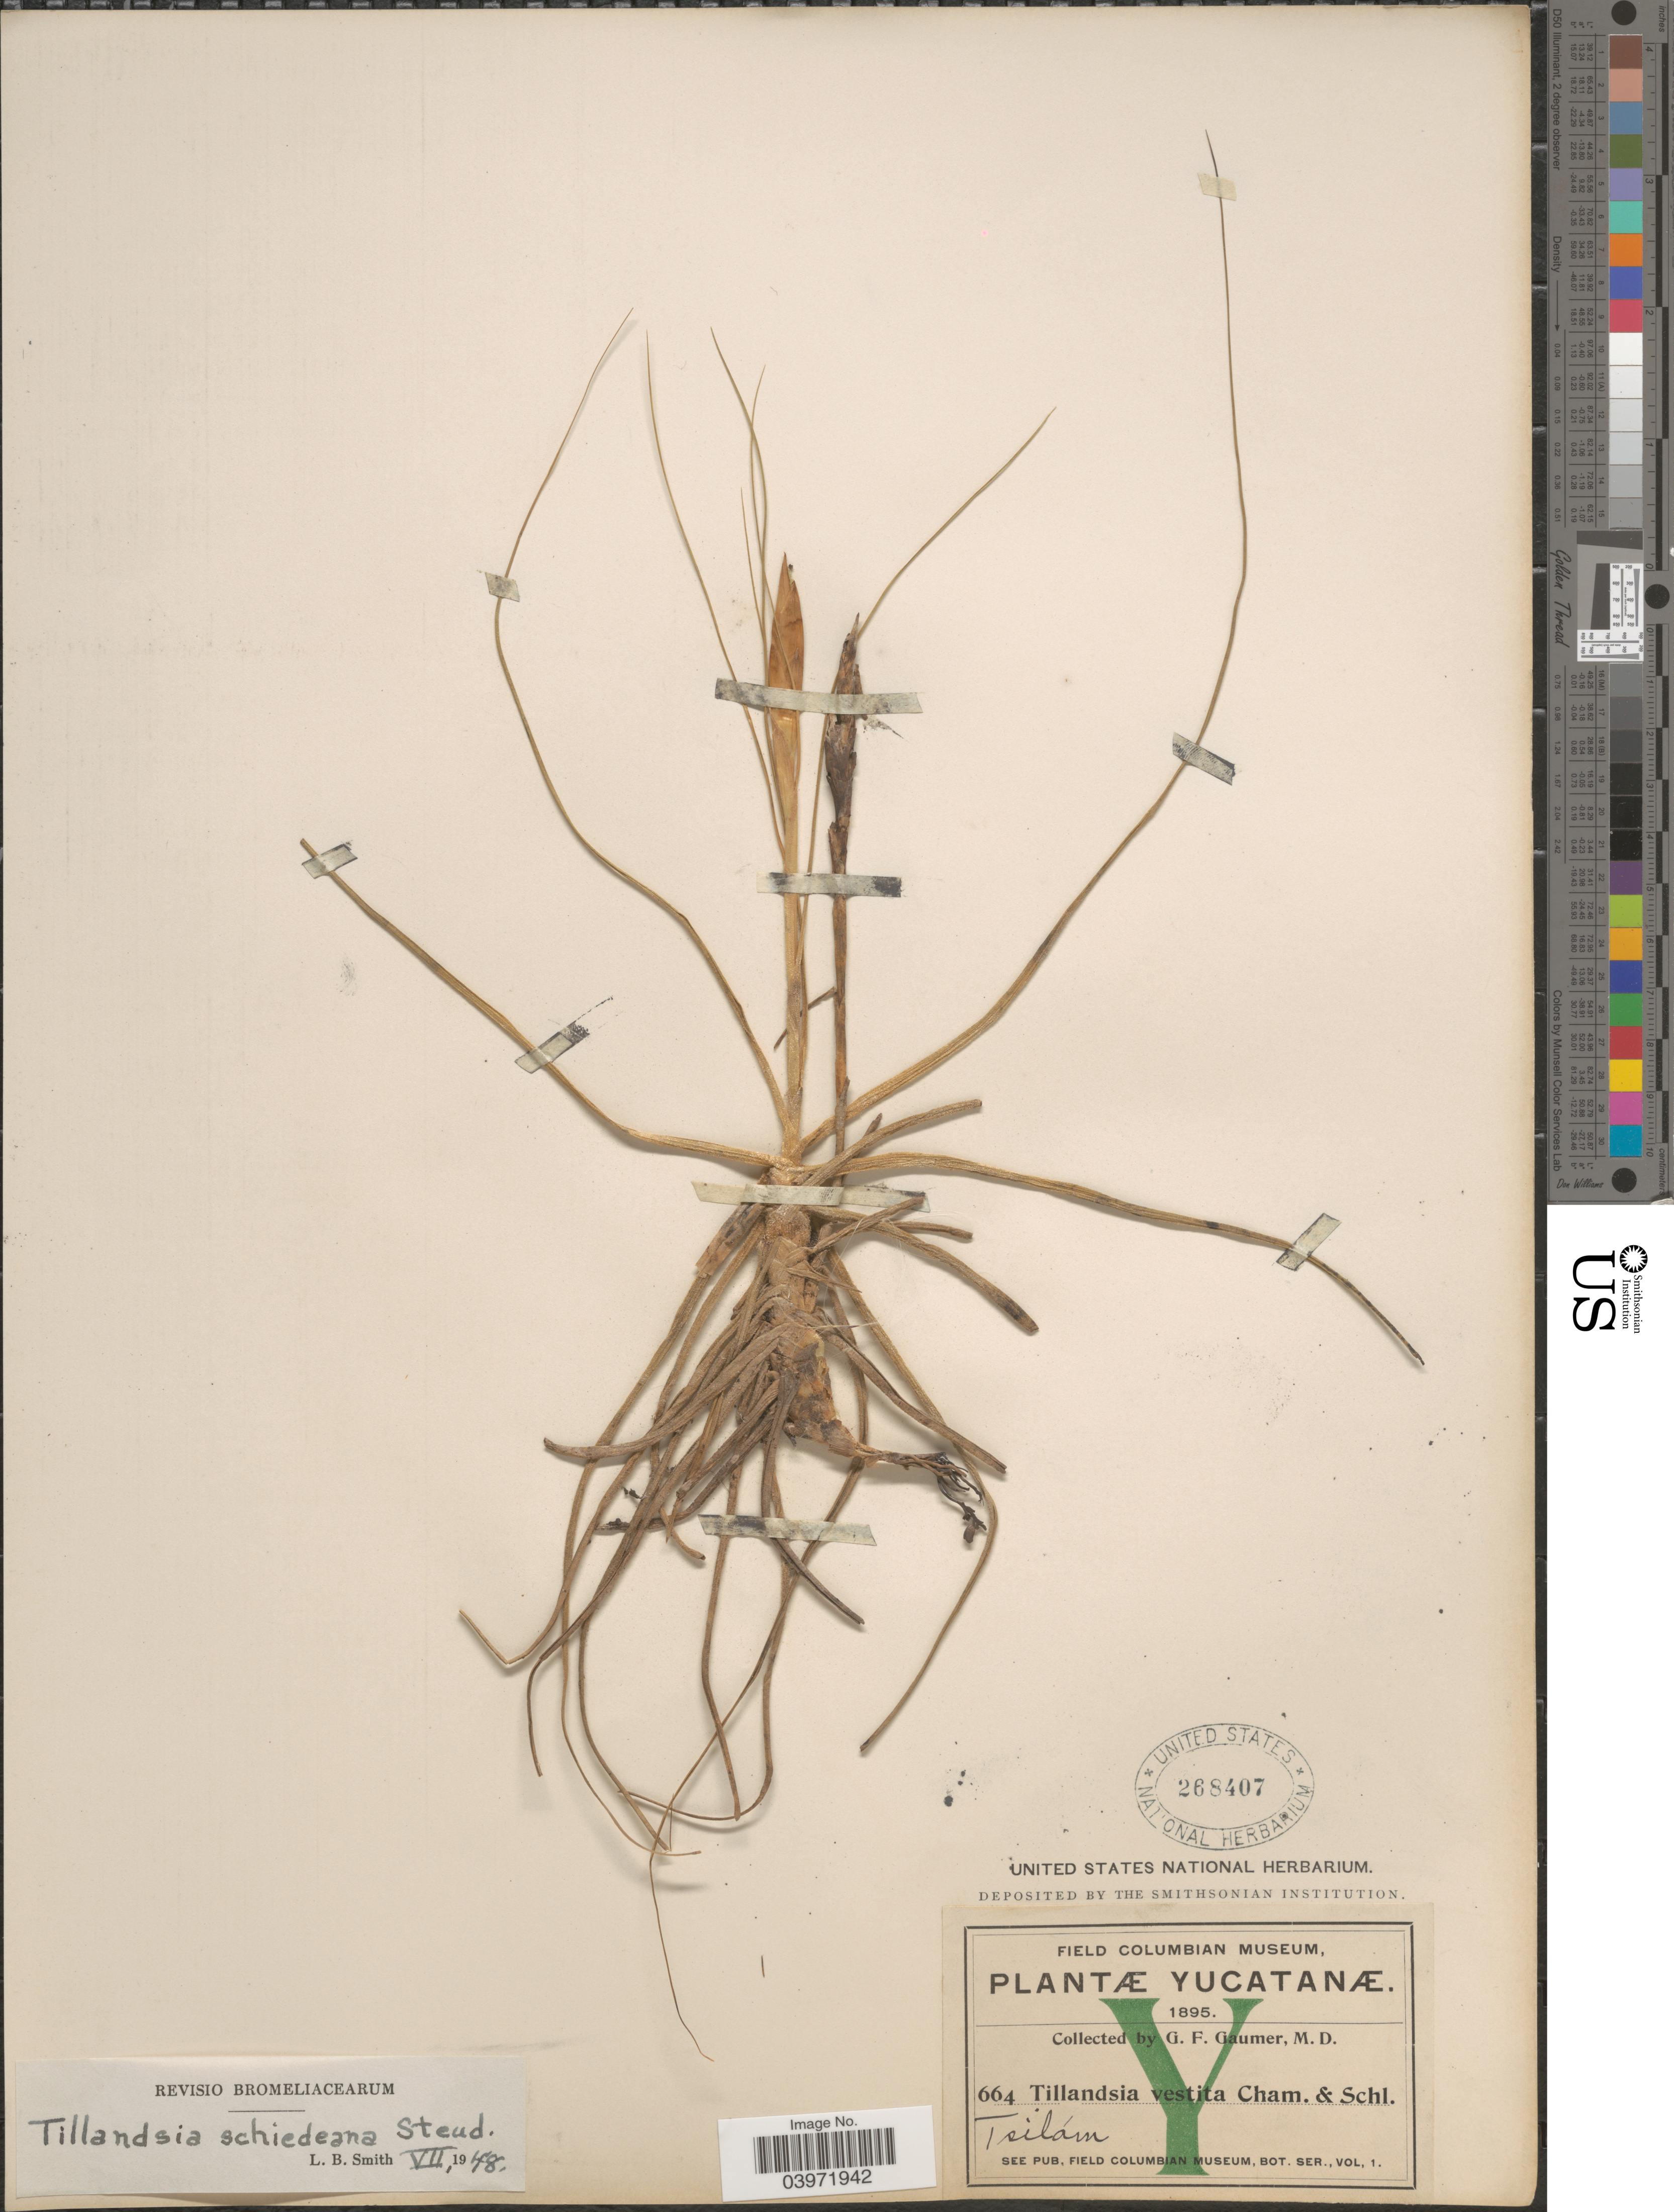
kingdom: Plantae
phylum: Tracheophyta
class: Liliopsida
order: Poales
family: Bromeliaceae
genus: Tillandsia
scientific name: Tillandsia schiedeana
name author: Steud.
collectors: G. F. Gaumer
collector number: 664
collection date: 1895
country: Mexico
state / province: Yucatán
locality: Yucatanæ. Tsilám.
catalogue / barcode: US 268407